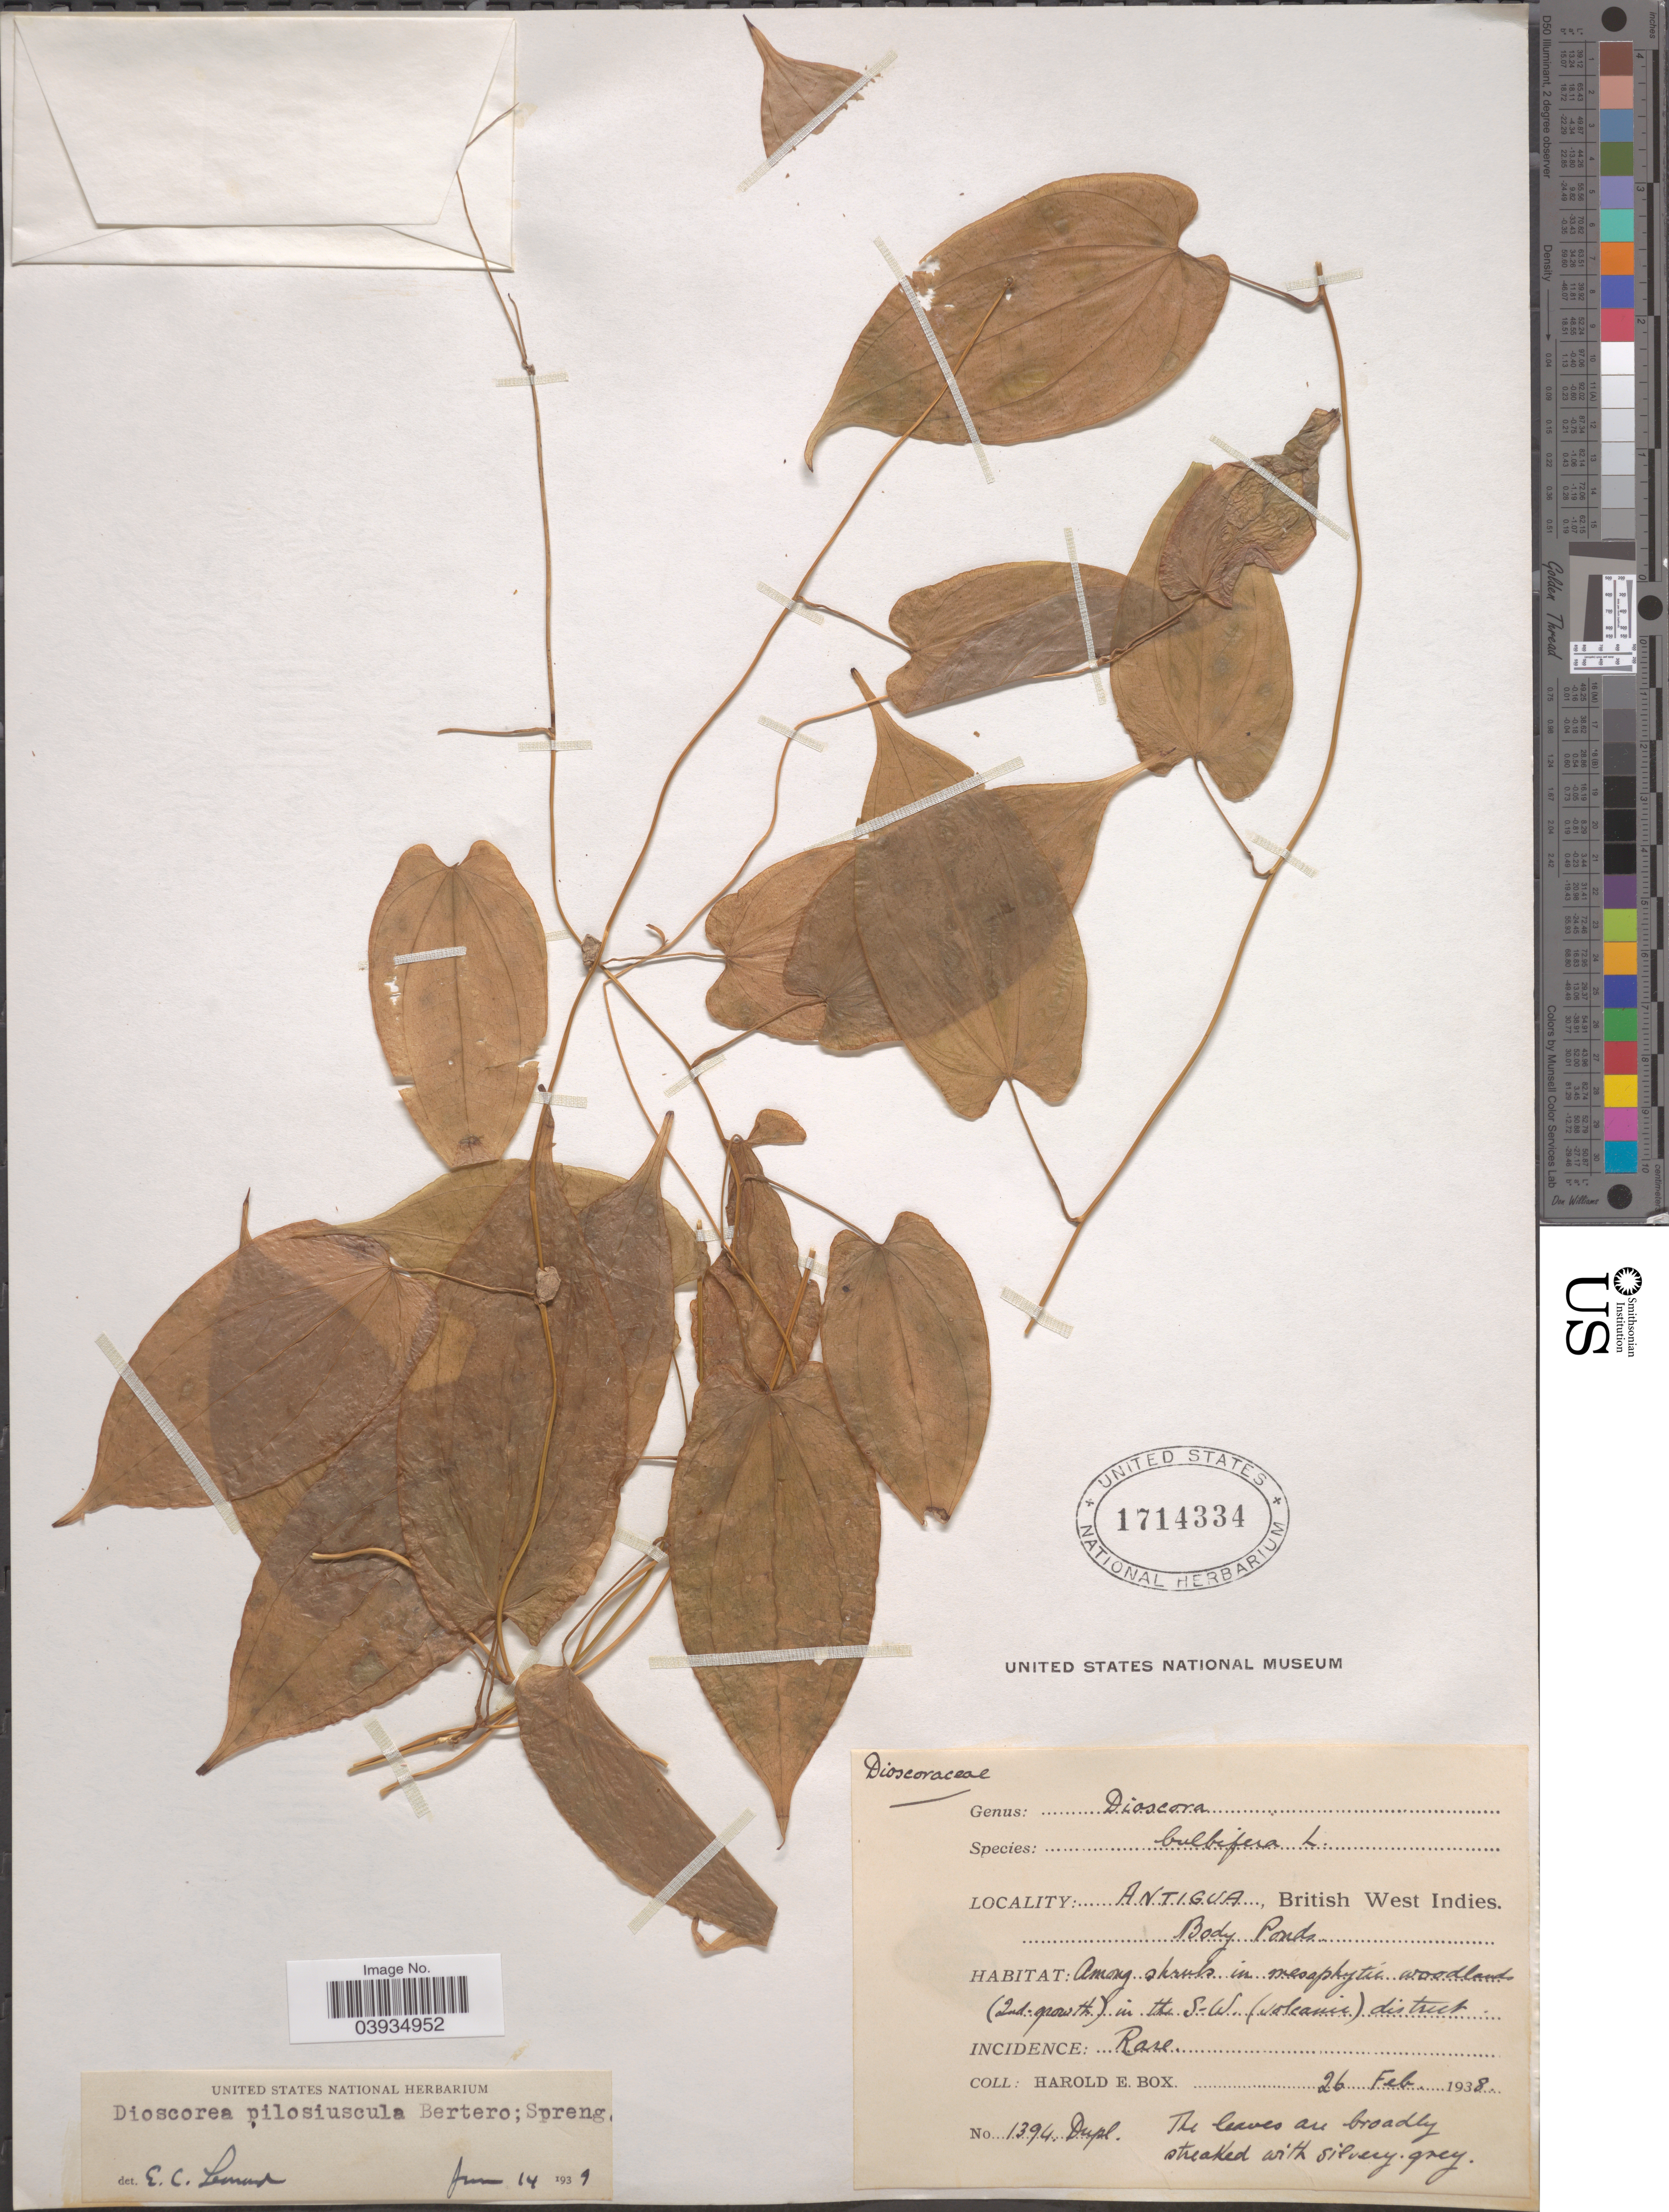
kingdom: Plantae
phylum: Tracheophyta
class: Liliopsida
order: Dioscoreales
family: Dioscoreaceae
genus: Dioscorea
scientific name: Dioscorea pilosiuscula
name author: Bertero ex Spreng.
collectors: H. E. Box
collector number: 1394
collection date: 1938-02-26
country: Antigua and Barbuda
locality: Antigua, British West Indies. Body Ponds.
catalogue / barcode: US 1714334